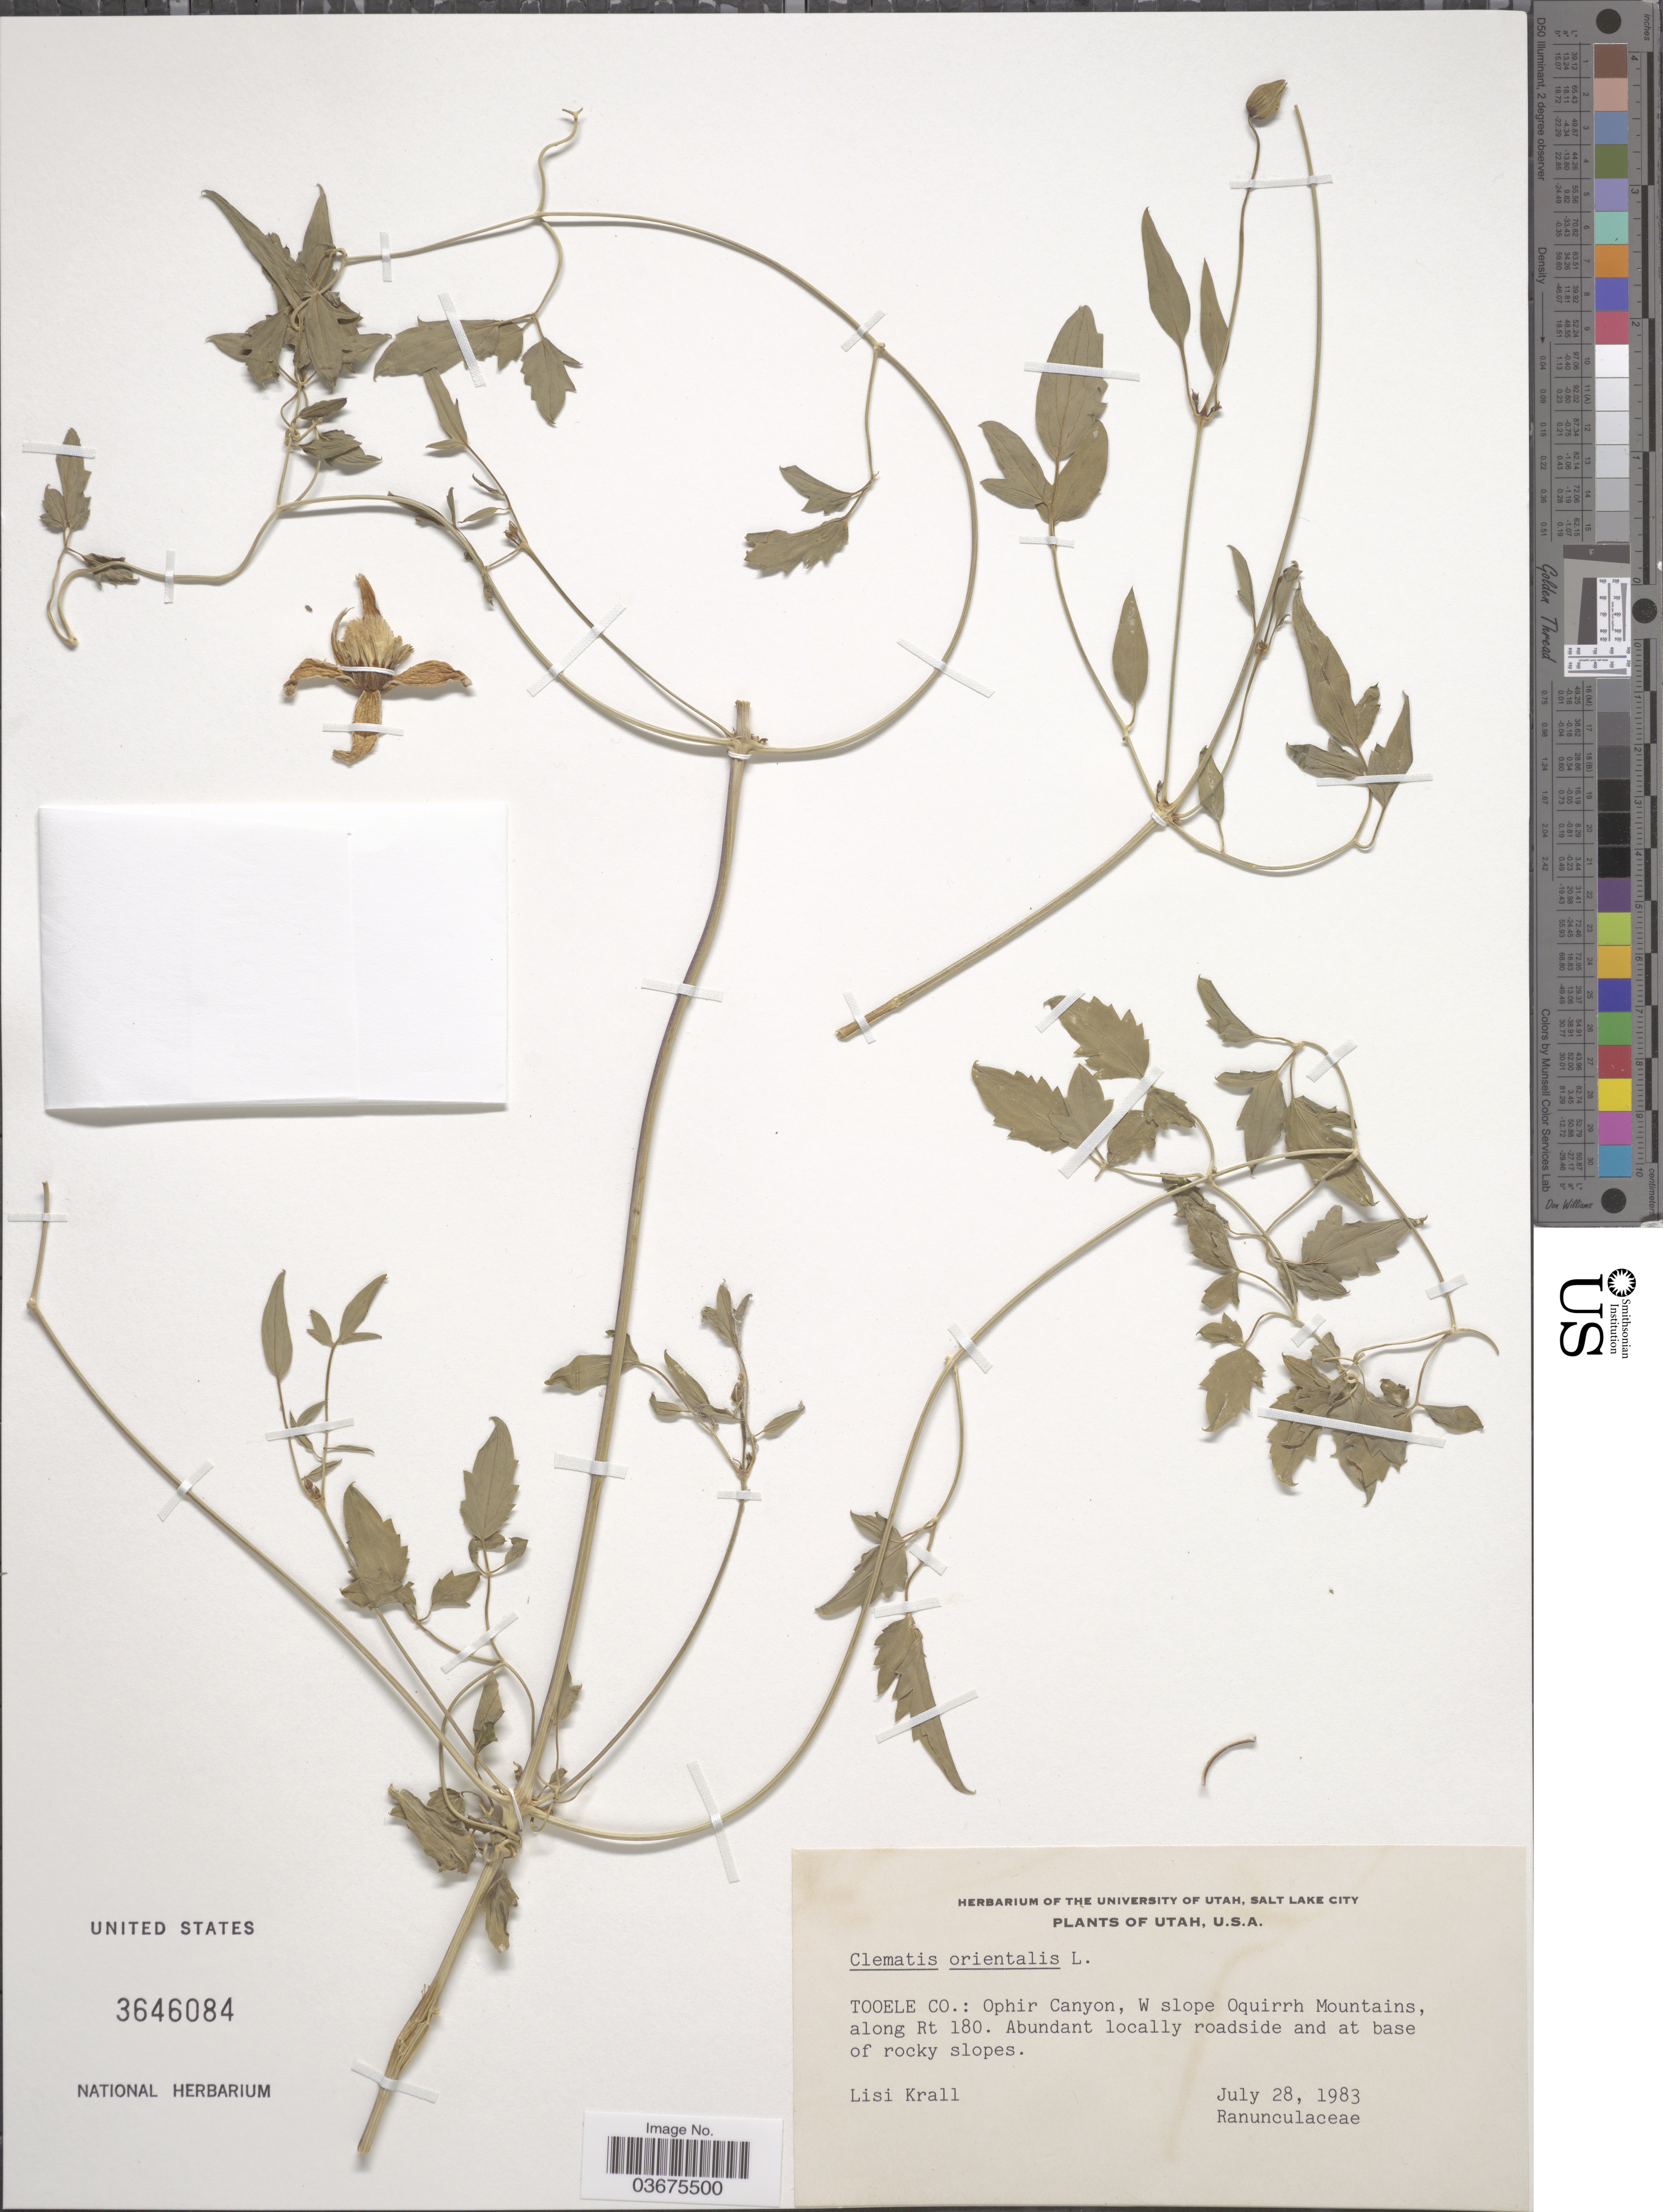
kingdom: Plantae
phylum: Tracheophyta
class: Magnoliopsida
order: Ranunculales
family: Ranunculaceae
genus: Clematis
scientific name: Clematis orientalis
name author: L.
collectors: L. Krall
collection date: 1983-07-28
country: United States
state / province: Utah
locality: U.S.A. Tooele Co.: Ophir Canyon, W slope Oquirrh Mountains, along Rt 180.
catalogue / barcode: US 3646084